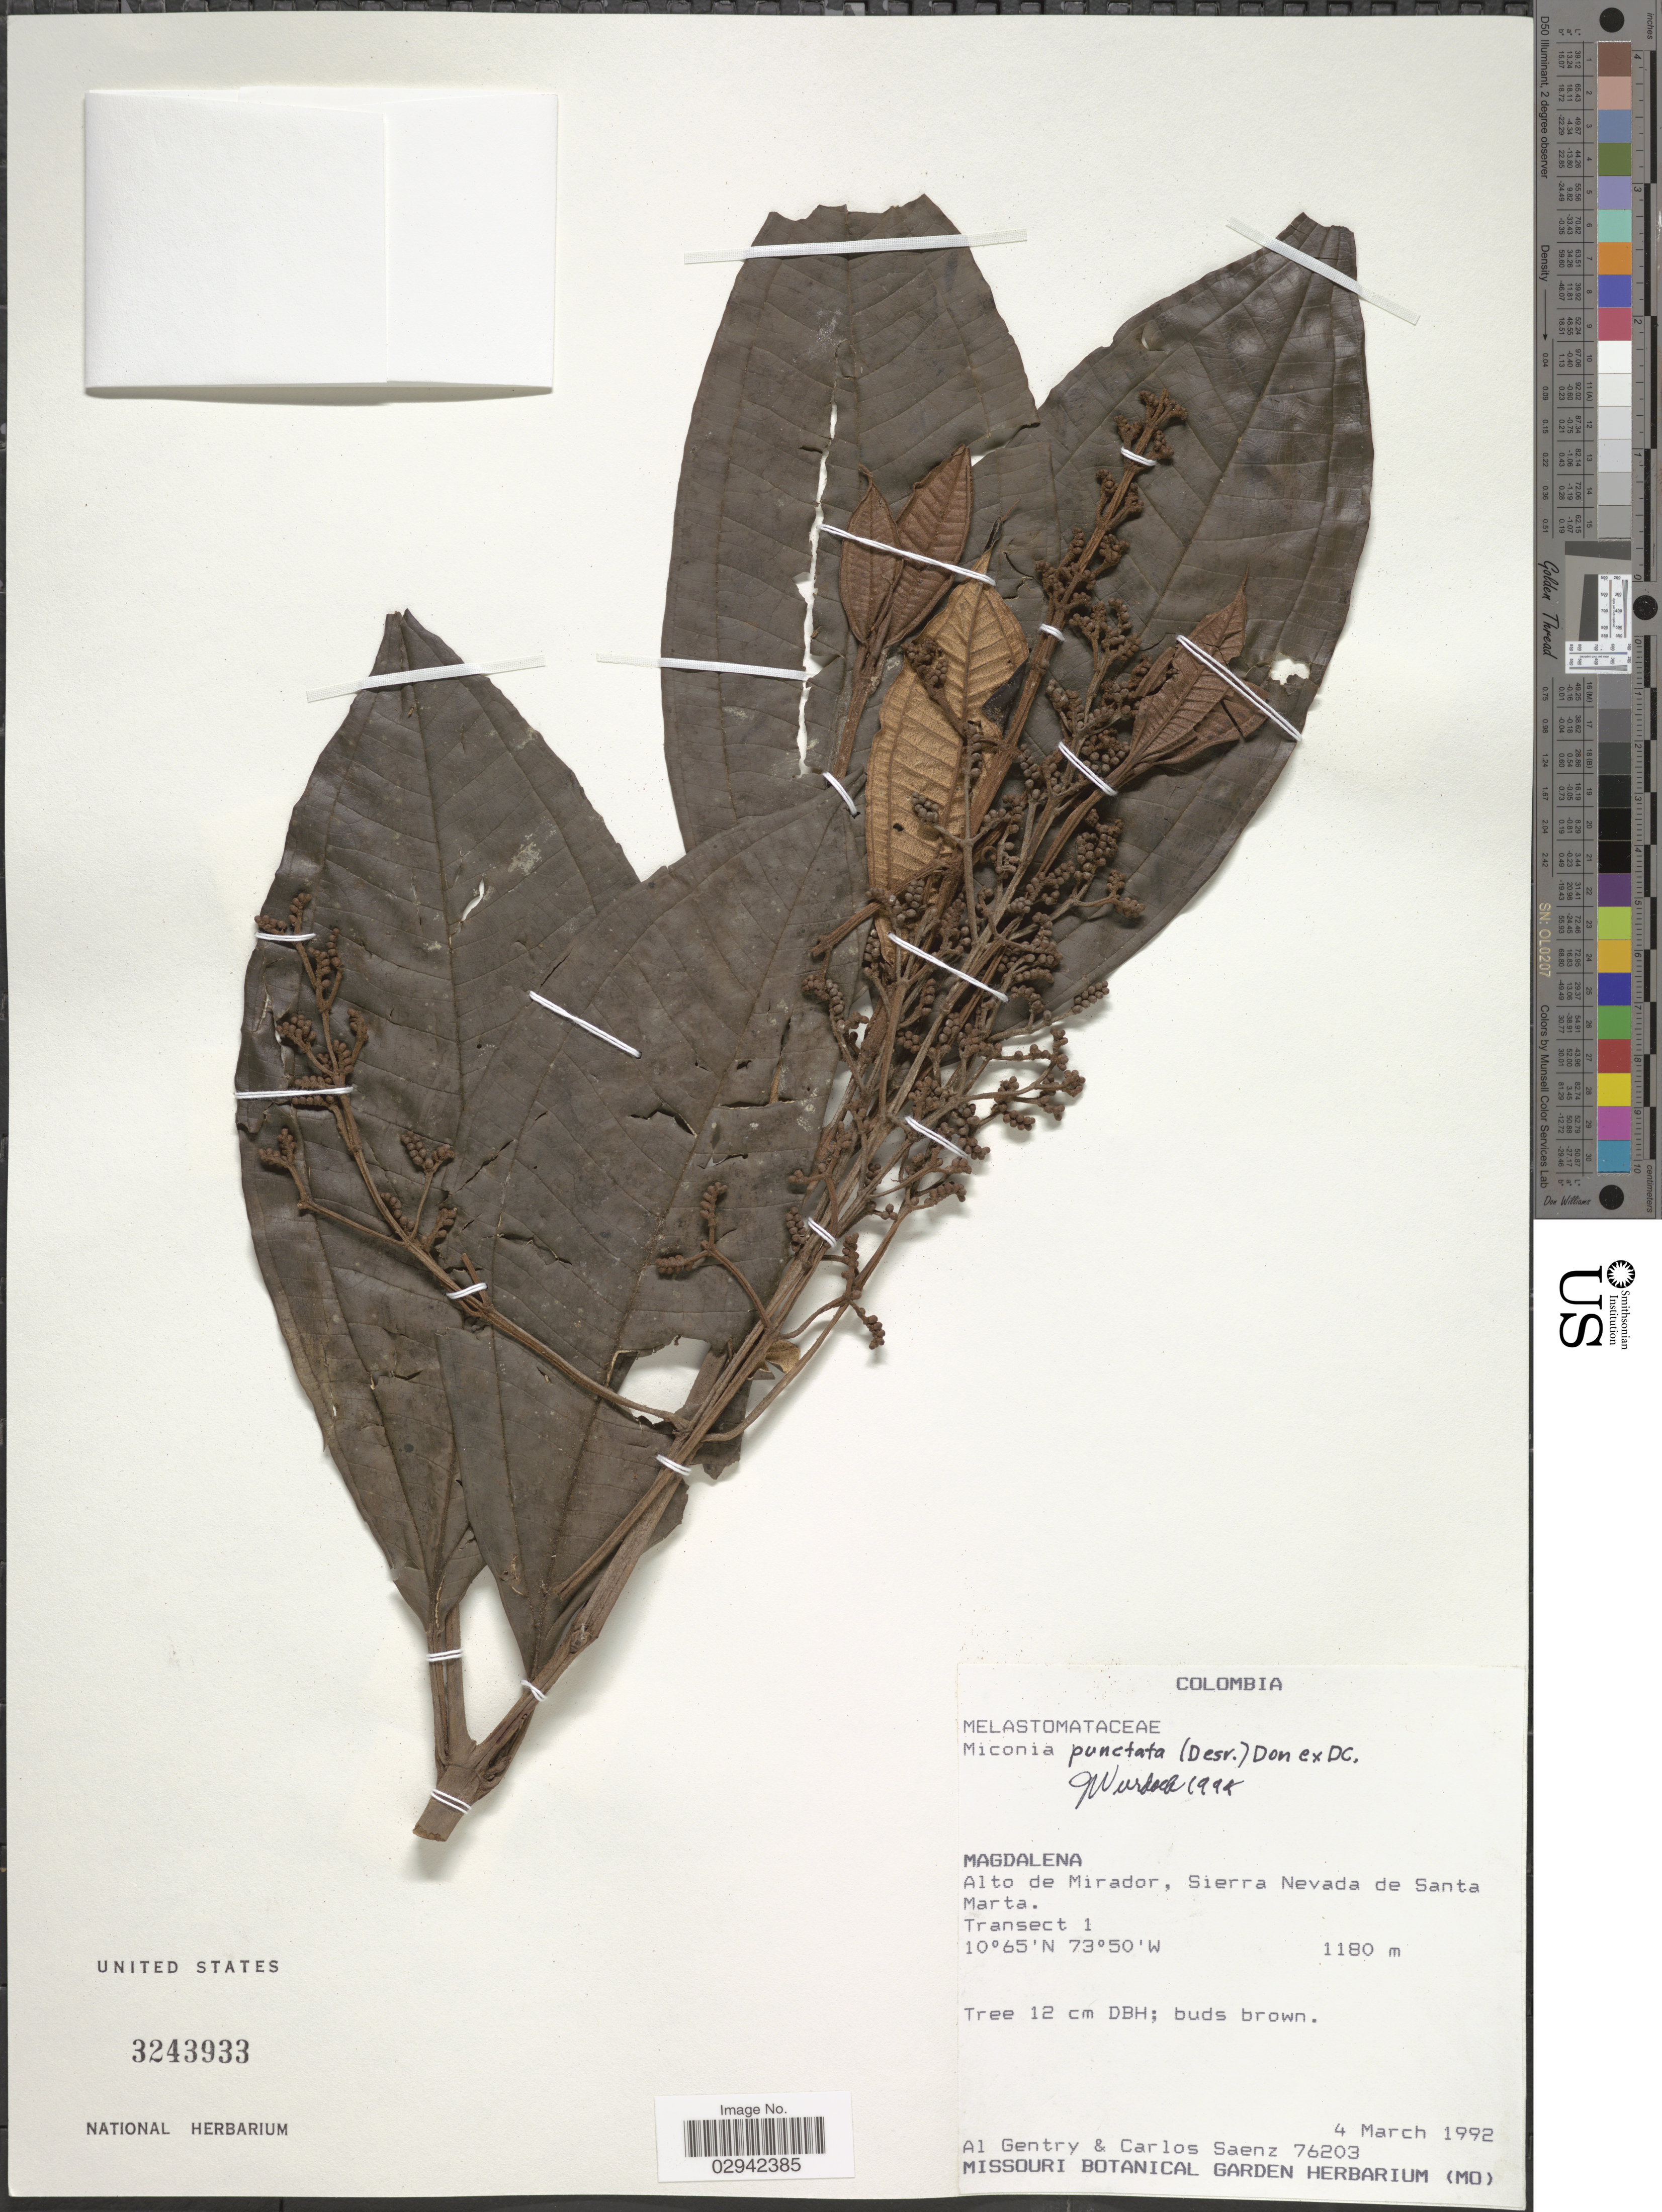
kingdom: Plantae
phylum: Tracheophyta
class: Magnoliopsida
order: Myrtales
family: Melastomataceae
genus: Miconia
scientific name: Miconia punctata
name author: (Desr.) D. Don ex DC.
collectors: A. H. Gentry & C. Saenz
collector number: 76203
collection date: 1992-03-04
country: Colombia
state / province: Magdalena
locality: Alto de Mirador, Sierra Nevada de Santa Marta.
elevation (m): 1180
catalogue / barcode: US 3243933